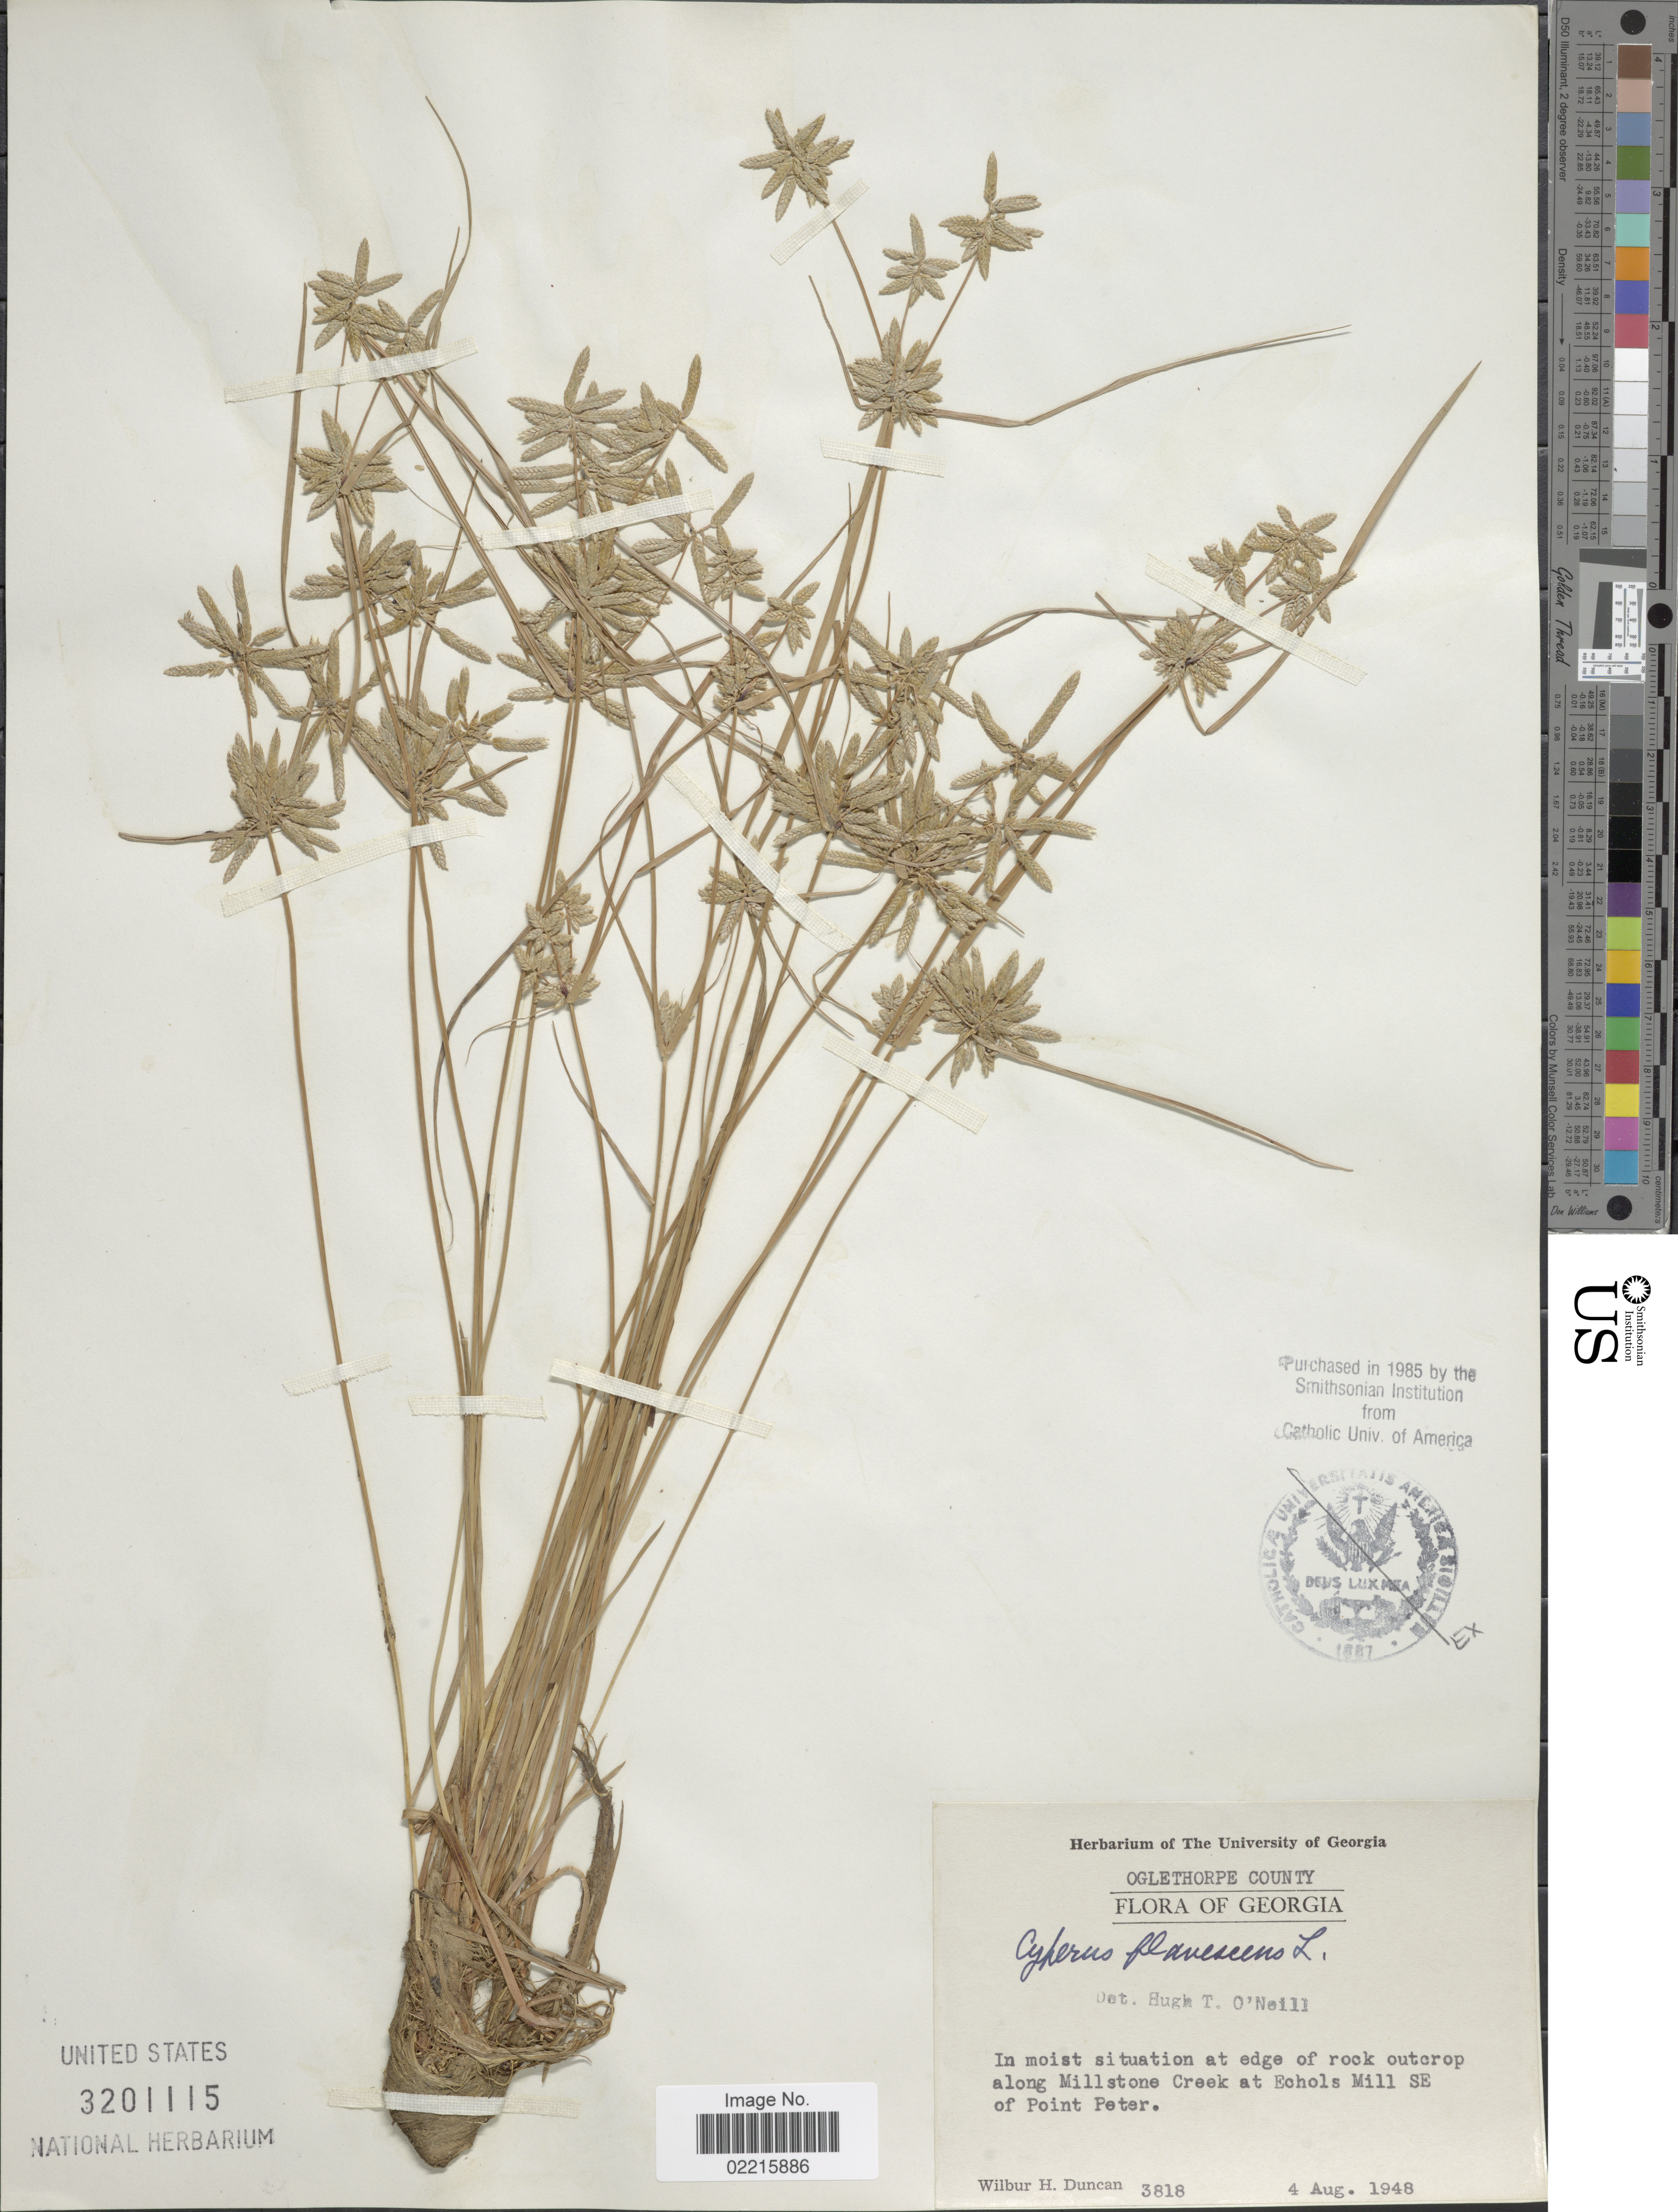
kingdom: Plantae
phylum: Tracheophyta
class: Liliopsida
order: Poales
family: Cyperaceae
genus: Cyperus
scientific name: Cyperus flavescens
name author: L.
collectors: W. H. Duncan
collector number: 3818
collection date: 1948-08-04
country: United States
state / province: Georgia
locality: Oglethorpe County. In moist situation at edge of rock outcrop along Millstone Creek at Echols Mill SE of Point Peter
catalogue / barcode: US 3201115